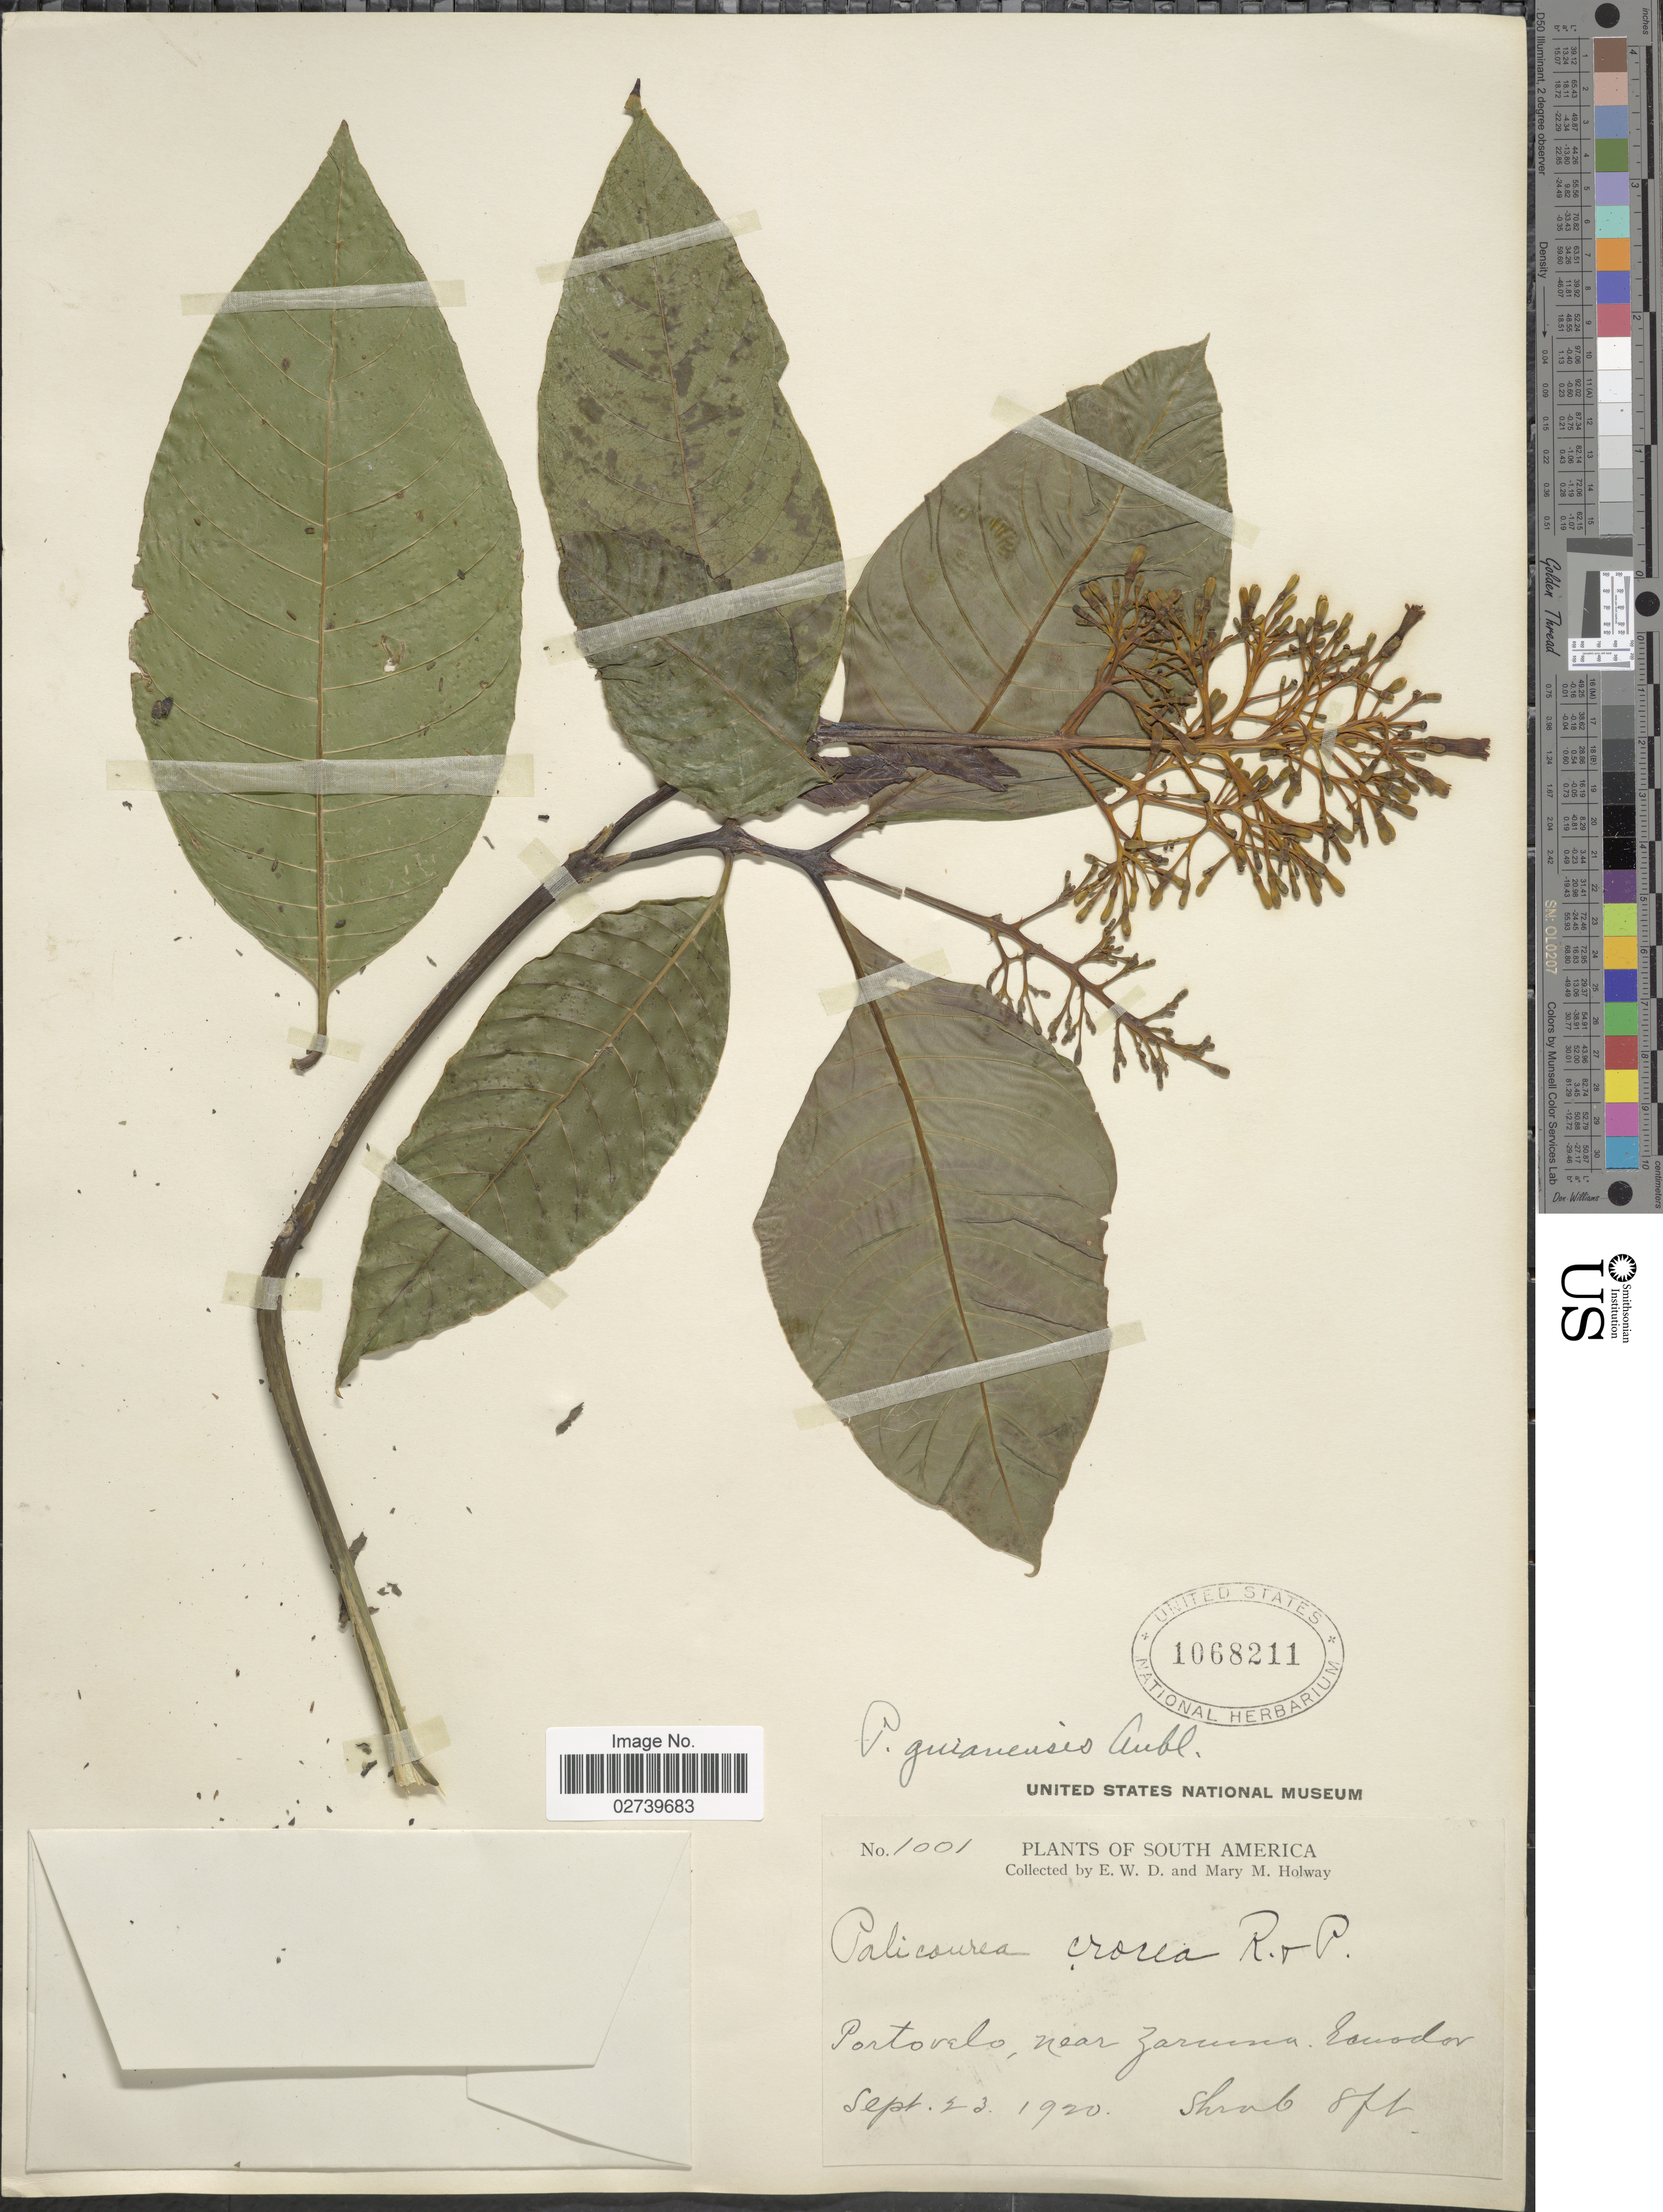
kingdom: Plantae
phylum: Tracheophyta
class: Magnoliopsida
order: Gentianales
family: Rubiaceae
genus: Palicourea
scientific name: Palicourea guianensis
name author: Aubl.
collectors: E. W. D. Holway & M. M. Holway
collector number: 1001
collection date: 1920-09-23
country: Ecuador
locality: Portovelo, near Zaruma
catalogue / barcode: US 1068211